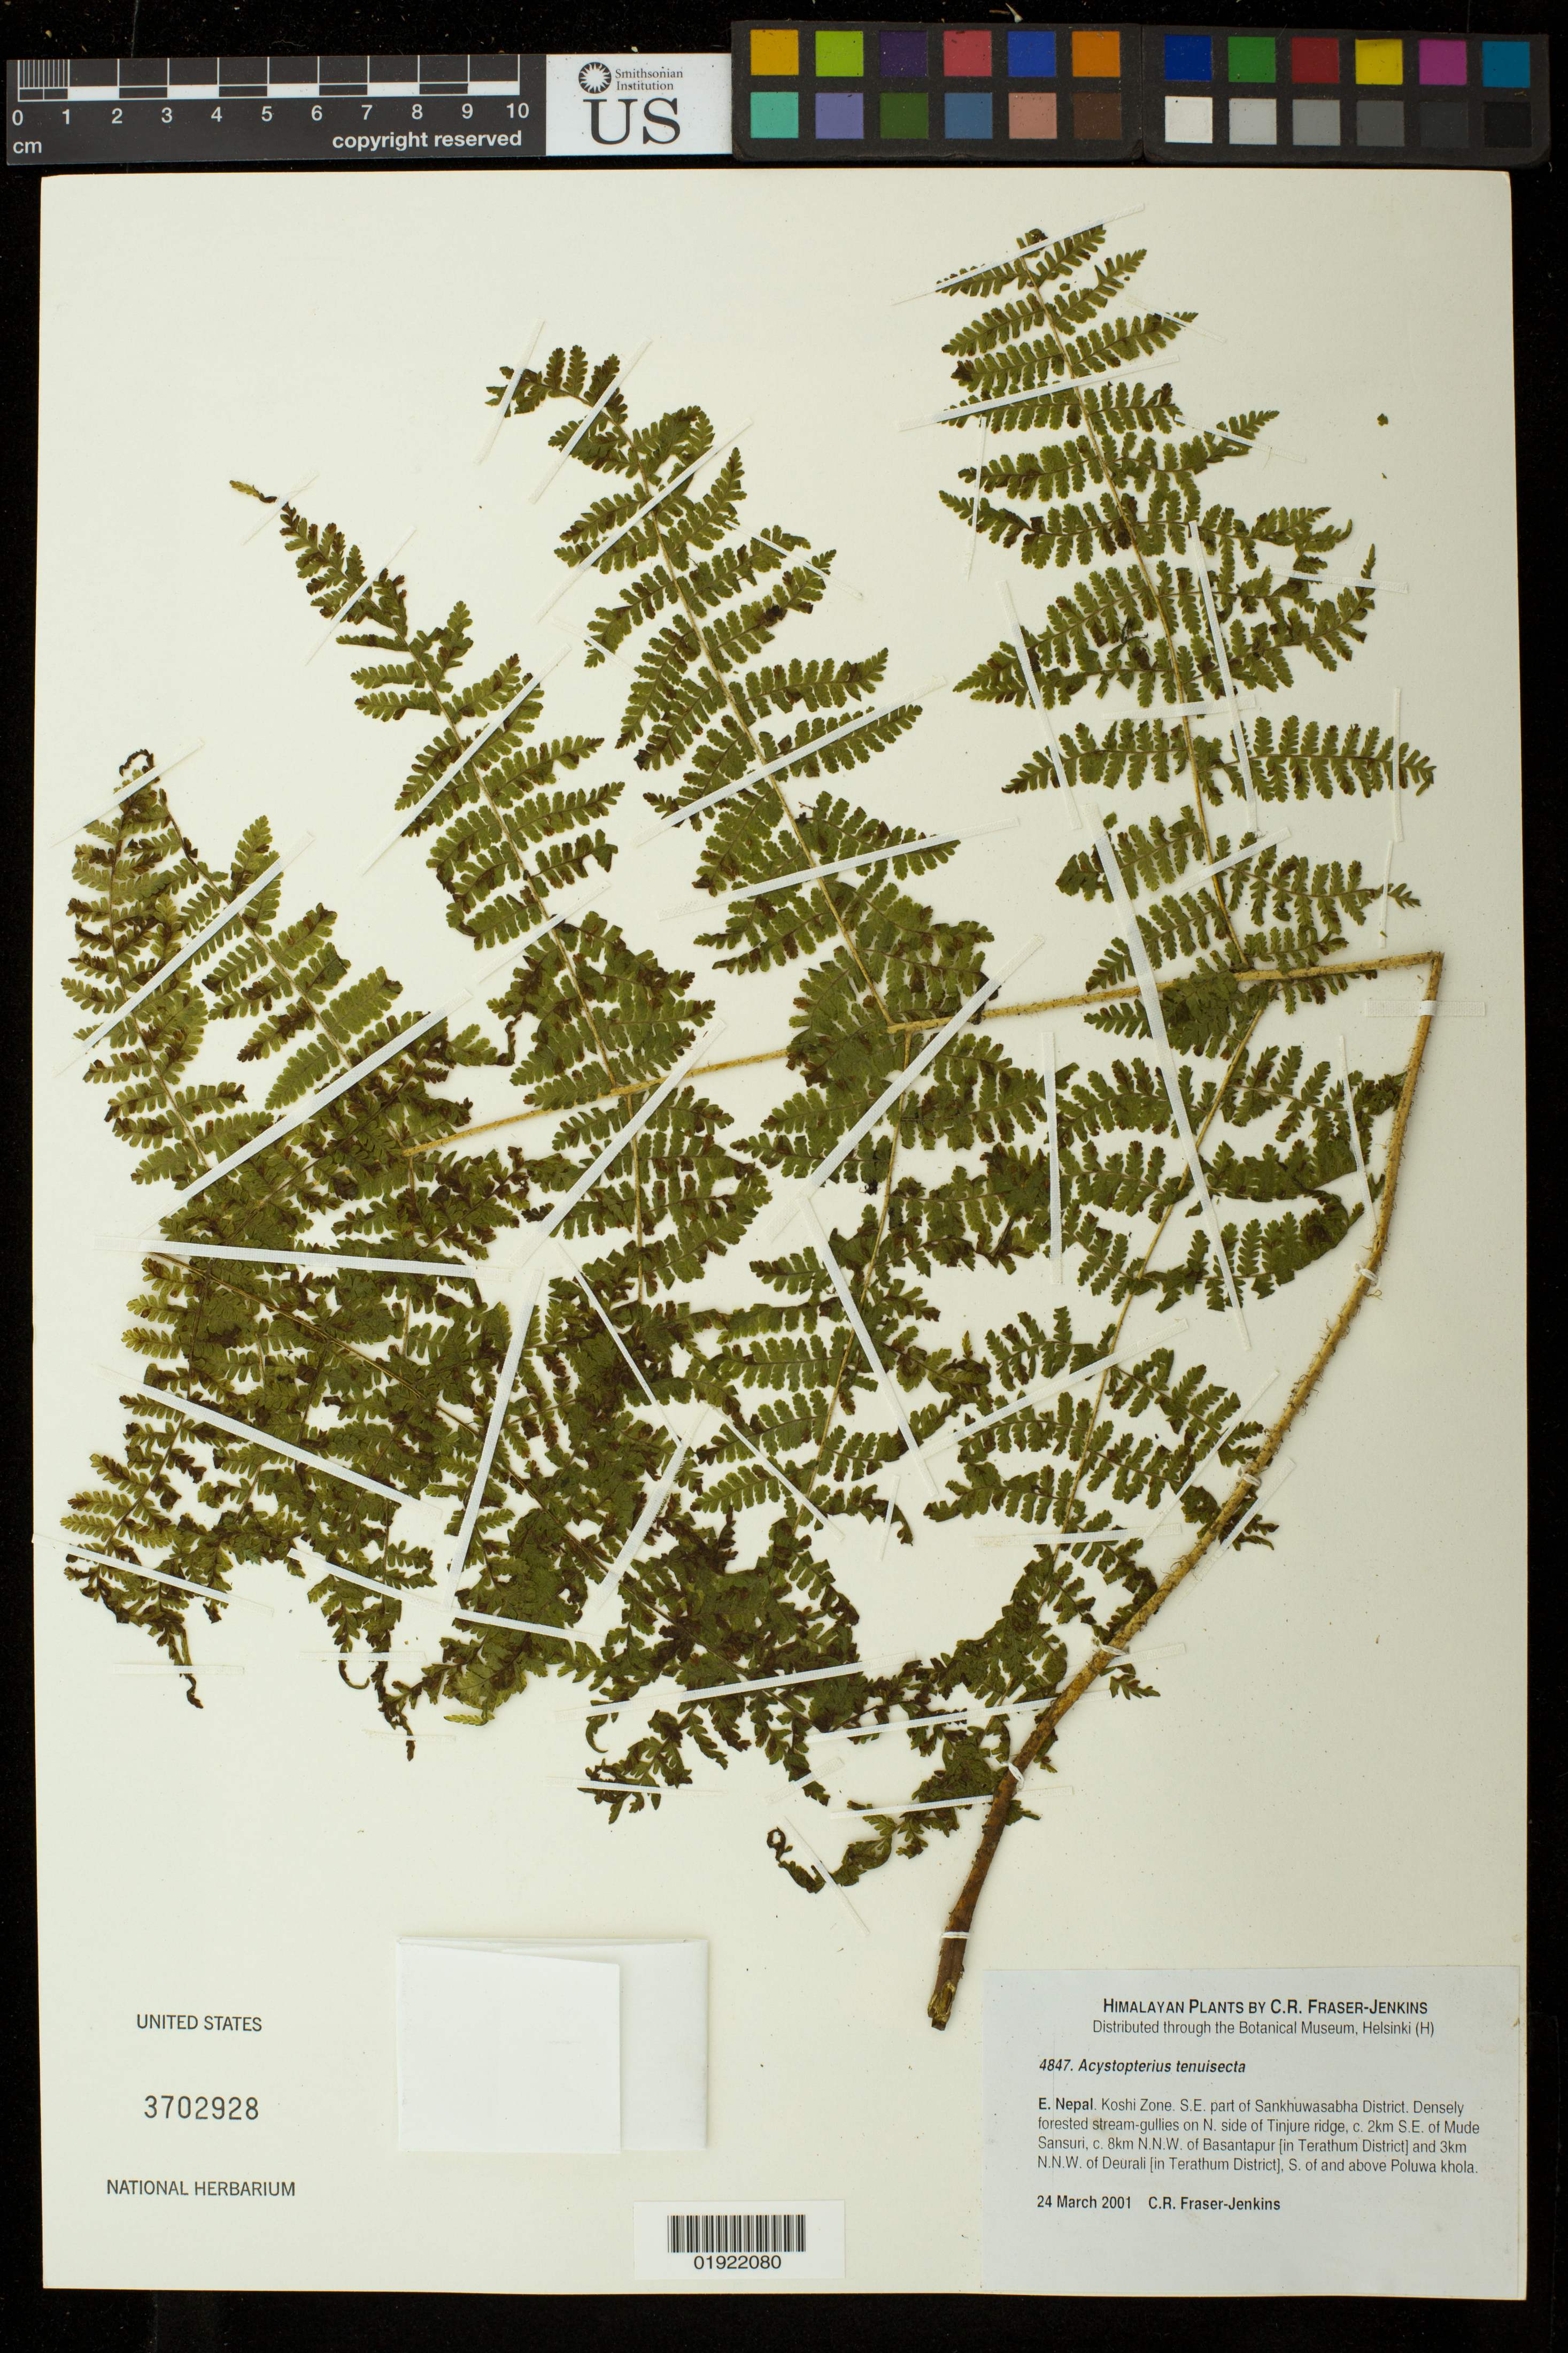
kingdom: Plantae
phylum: Tracheophyta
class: Polypodiopsida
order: Polypodiales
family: Cystopteridaceae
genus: Acystopteris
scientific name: Acystopteris tenuisecta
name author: (Blume) Tagawa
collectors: C. R. Fraser-Jenkins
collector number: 4847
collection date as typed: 24 March 2001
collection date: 2001-03-24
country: Nepal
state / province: Purwanchal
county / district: Kosi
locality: SE part of Sankhuwasabha, Densely forested stream-gullies on N side of Tinjure Ridge, c. 2km SE of Mude Sansuri, c. 8km NNW Basantapur [in Terathum District] and 3 km NNW of Deurali [in Terathum District], S of and above Pluwa Khola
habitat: Densely forested stream-gulllies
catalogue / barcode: US 3702928